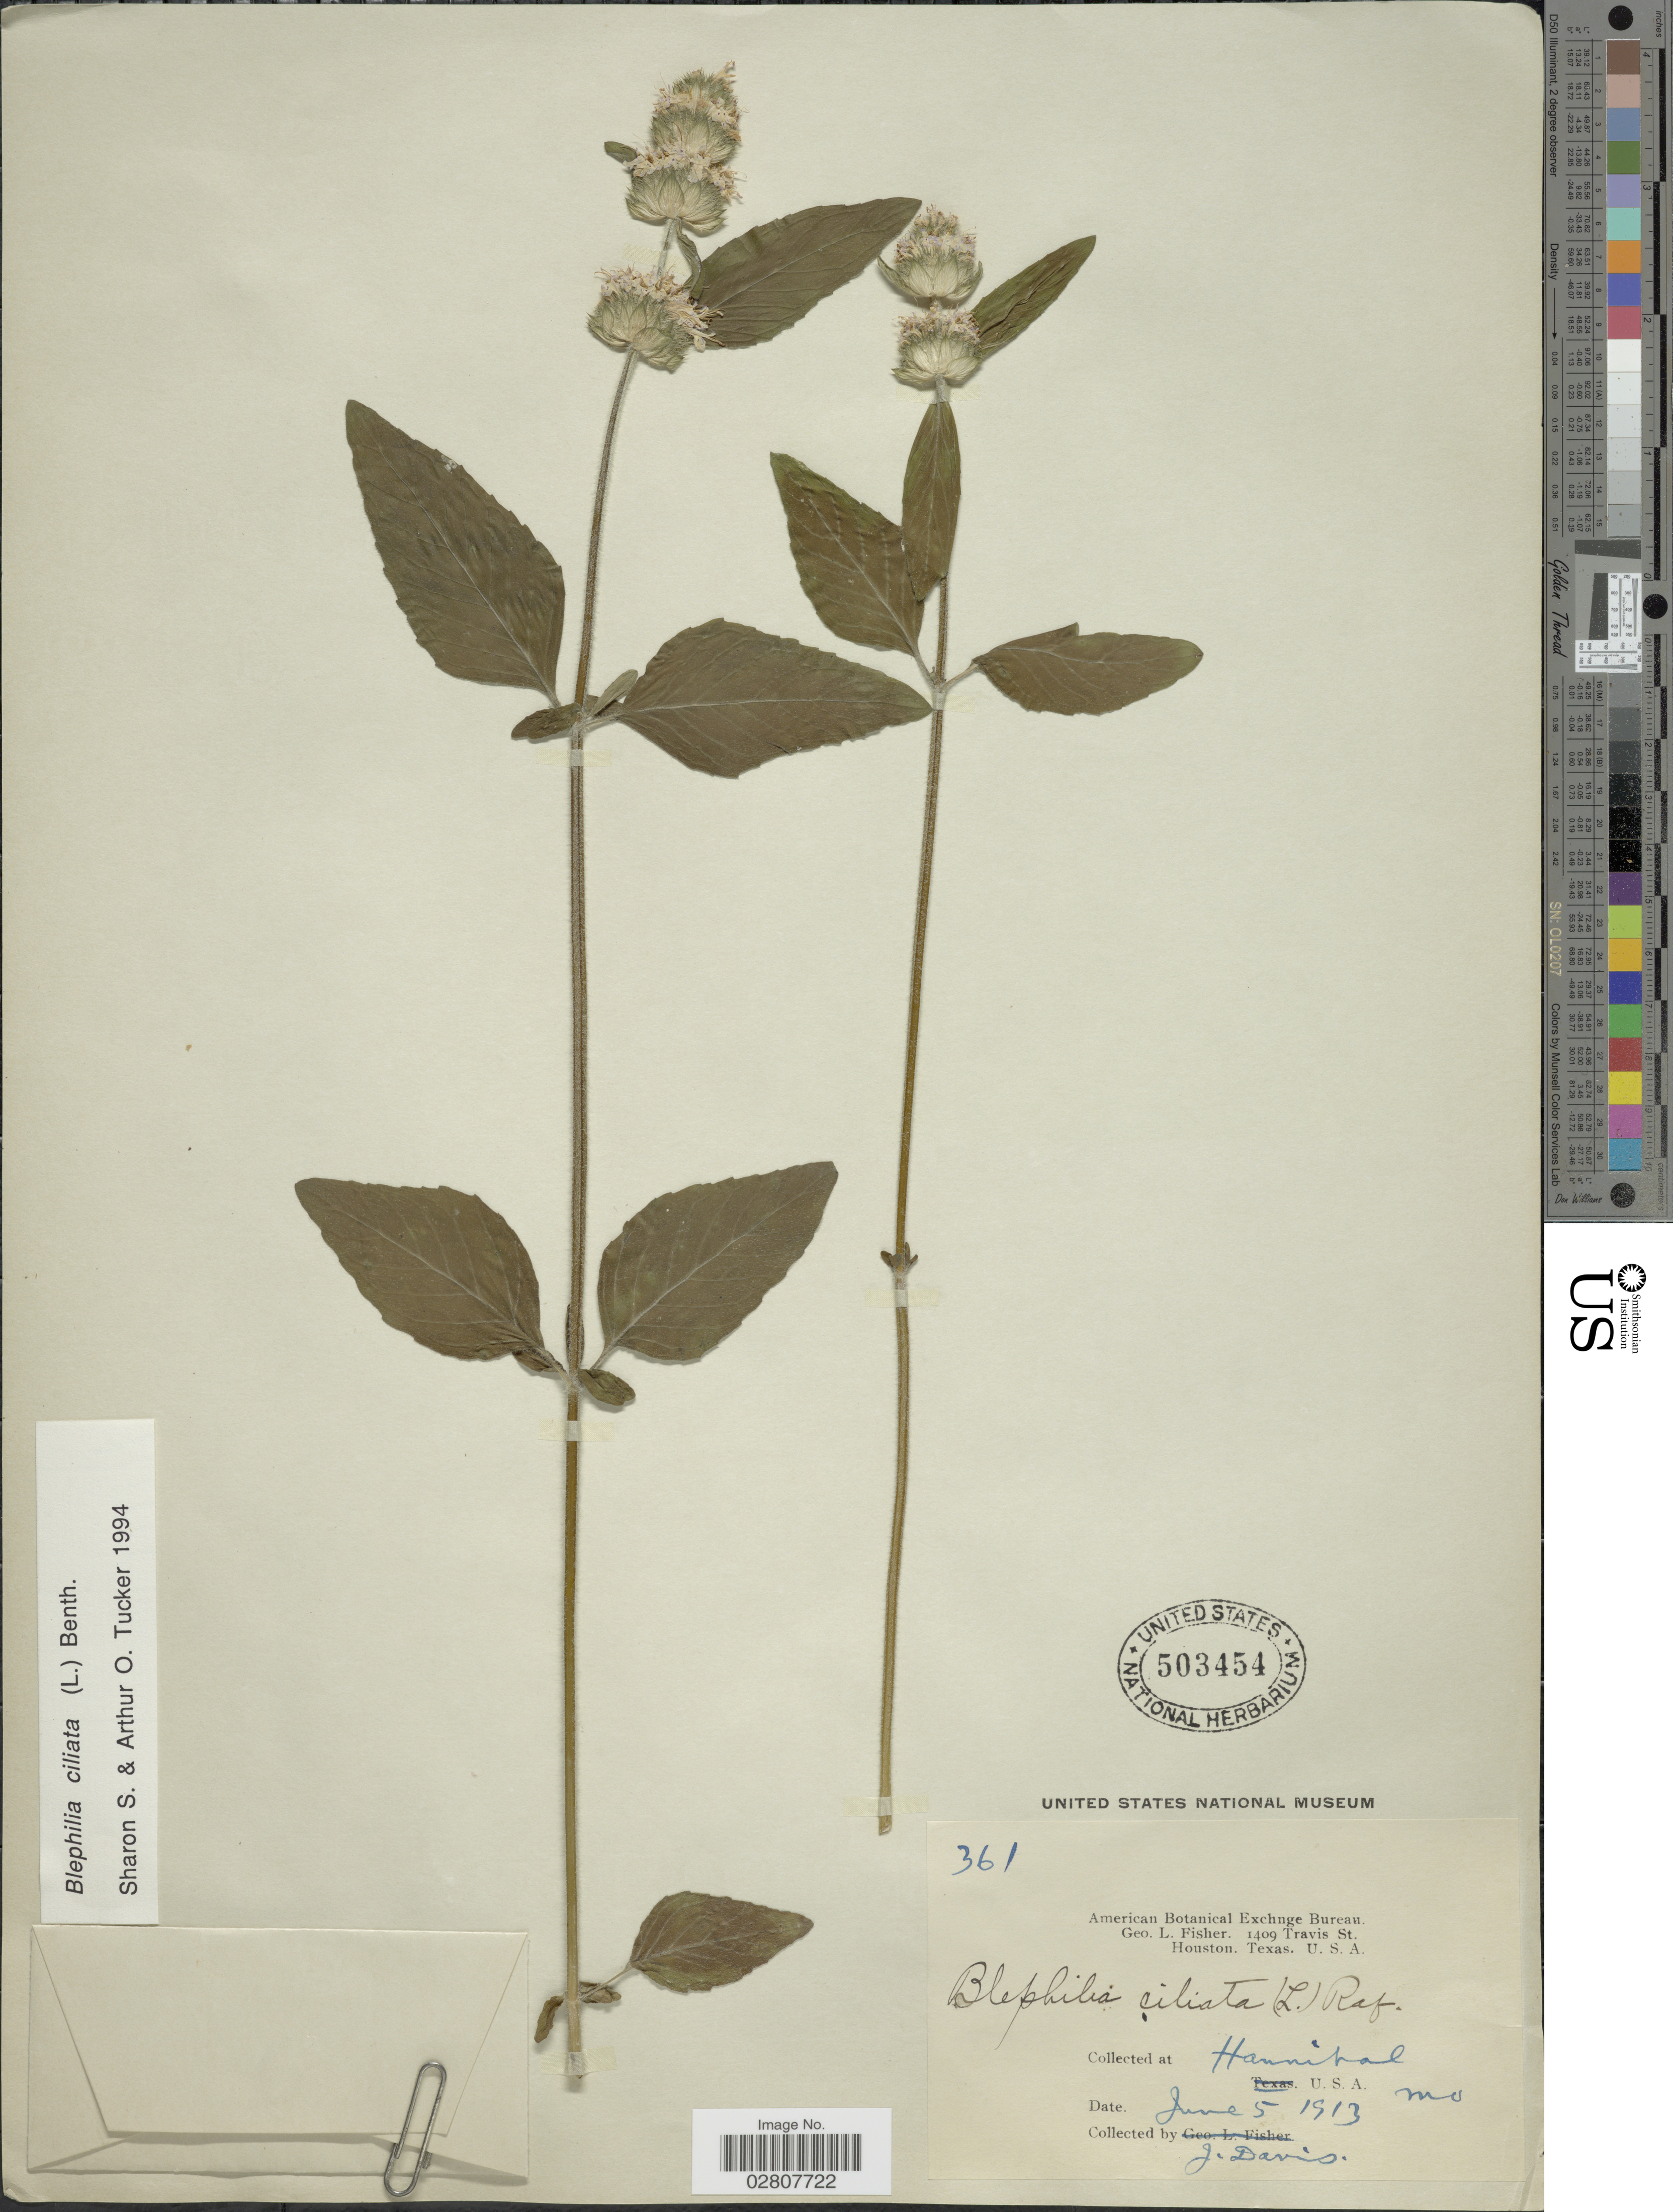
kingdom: Plantae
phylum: Tracheophyta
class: Magnoliopsida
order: Lamiales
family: Lamiaceae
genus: Blephilia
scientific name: Blephilia ciliata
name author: (L.) Raf. ex Benth.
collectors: J. Davis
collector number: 361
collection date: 1913-06-05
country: United States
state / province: Missouri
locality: Hannibal.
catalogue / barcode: US 503454